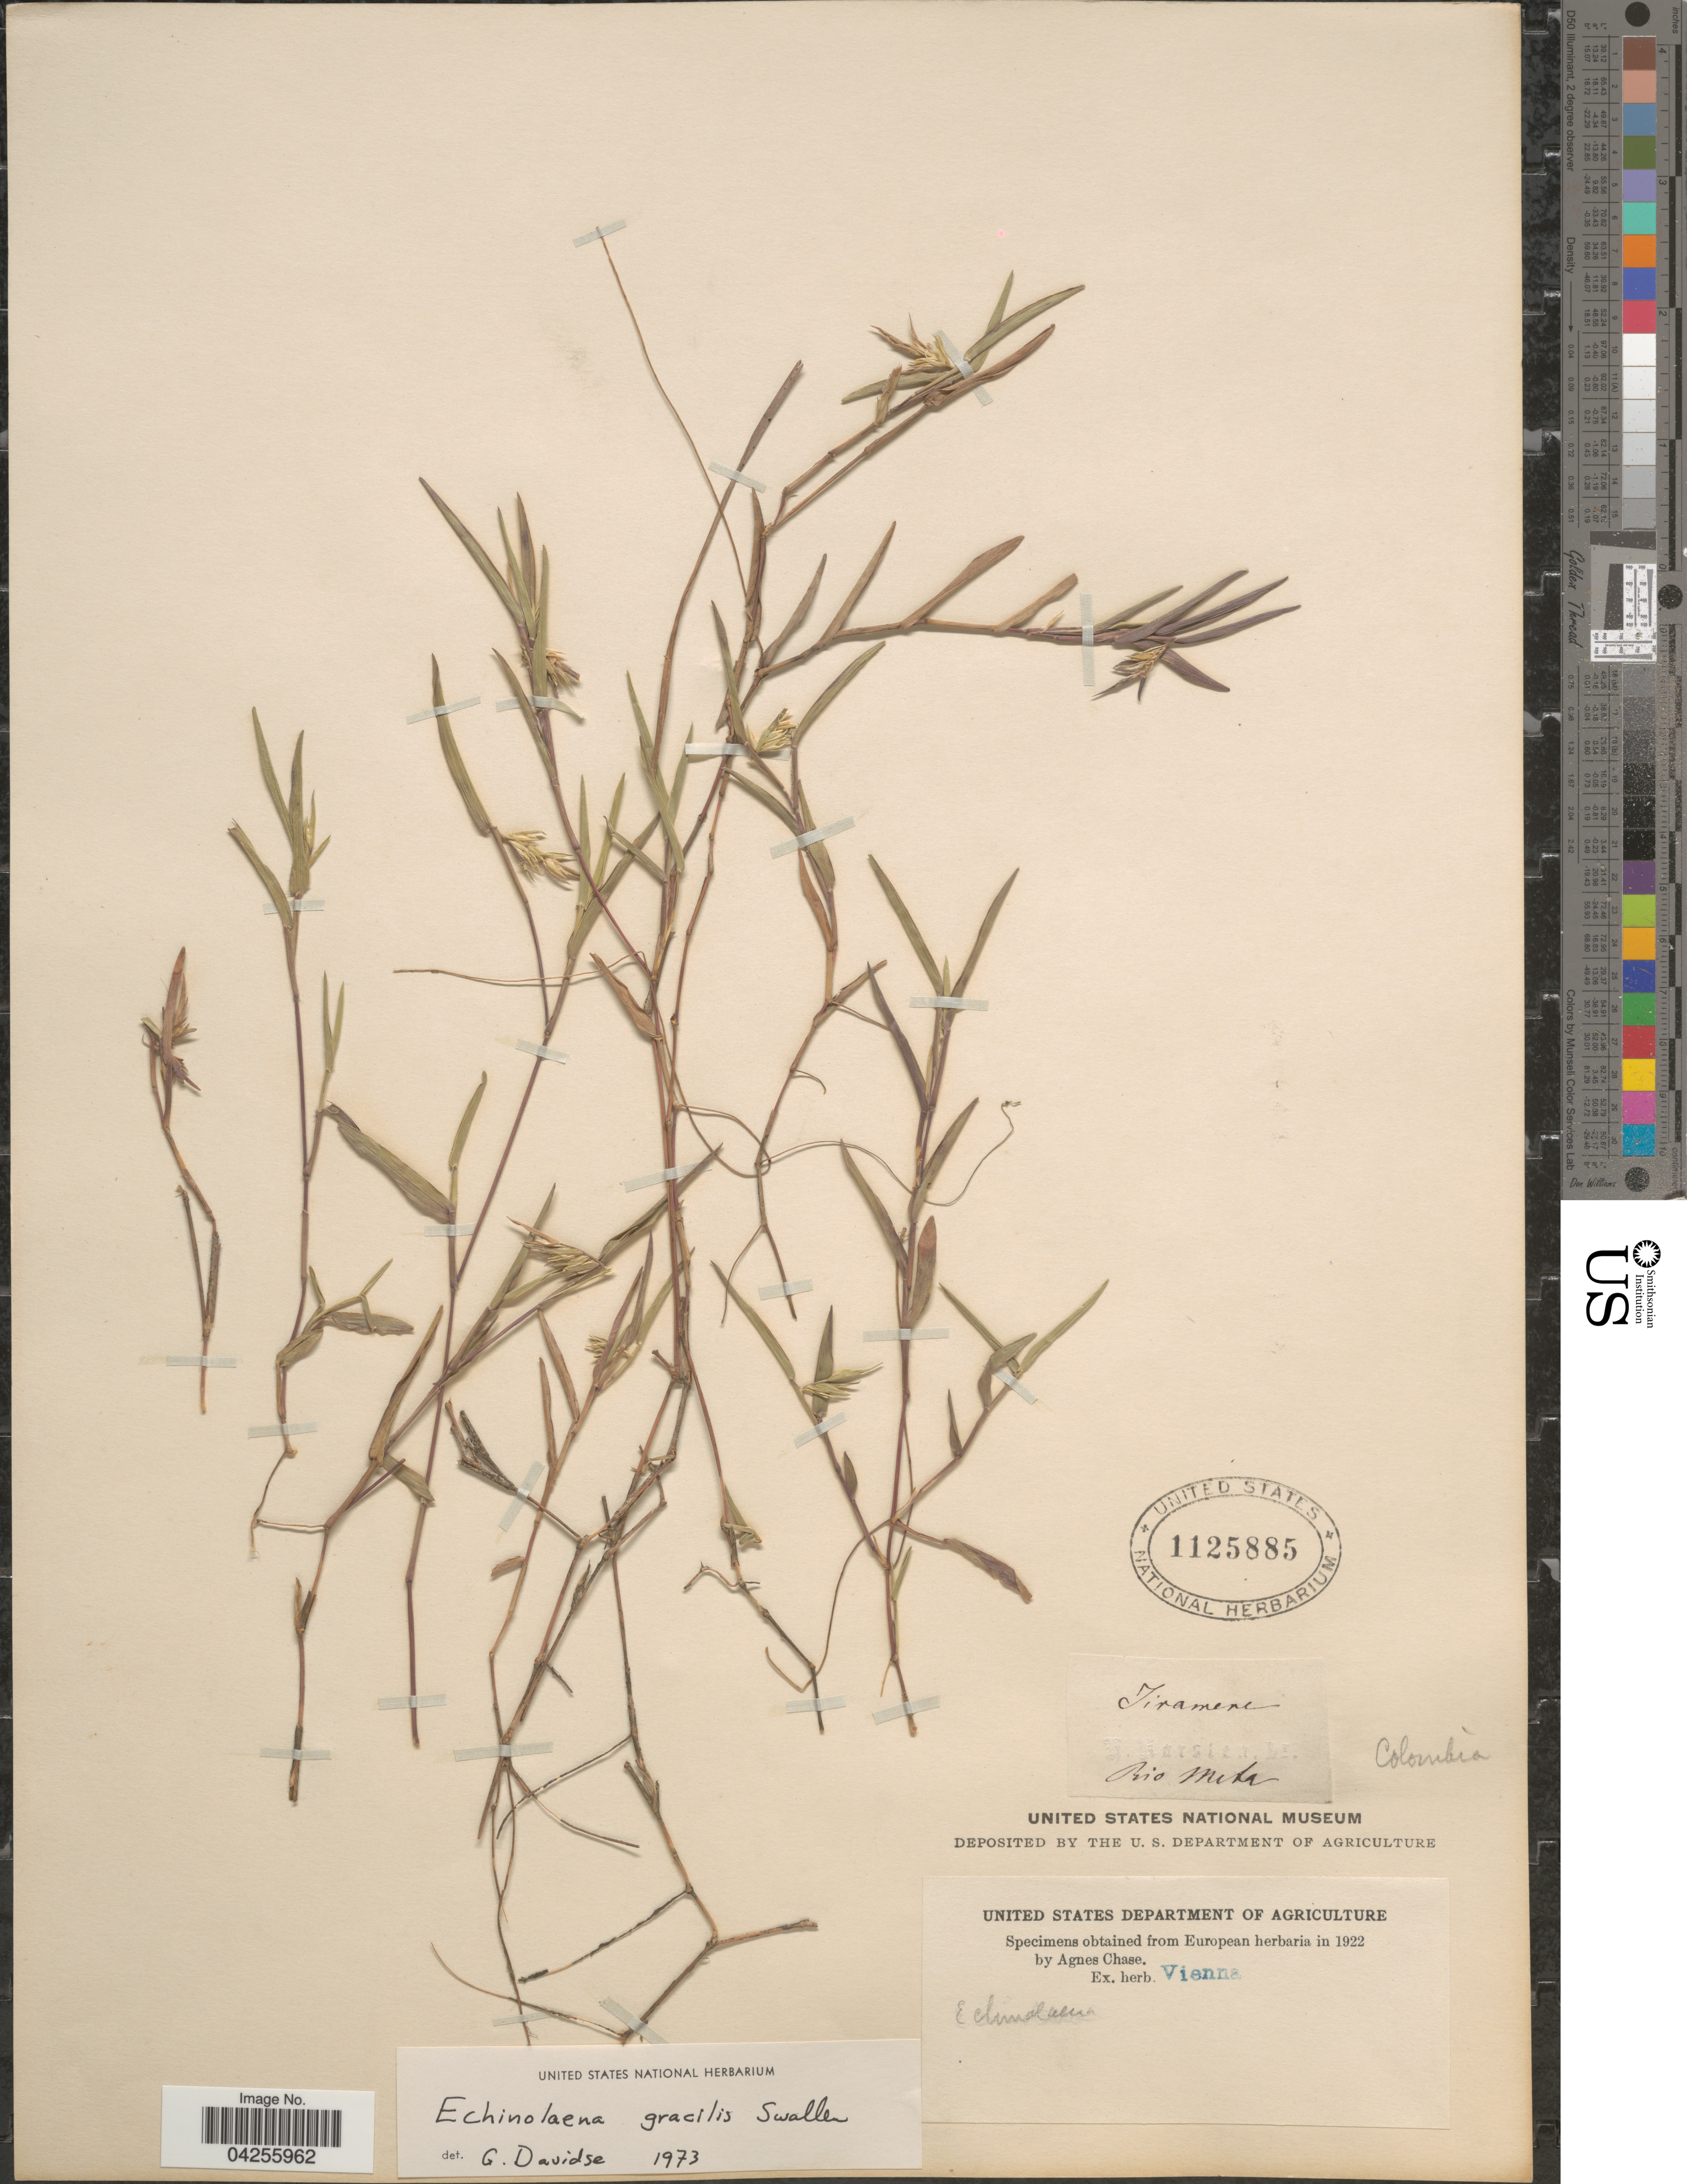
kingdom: Plantae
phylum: Tracheophyta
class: Liliopsida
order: Poales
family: Poaceae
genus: Echinolaena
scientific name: Echinolaena gracilis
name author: Swallen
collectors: ex herb. Vienna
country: Colombia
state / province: Meta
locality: Rio Meta.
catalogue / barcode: US 1125885